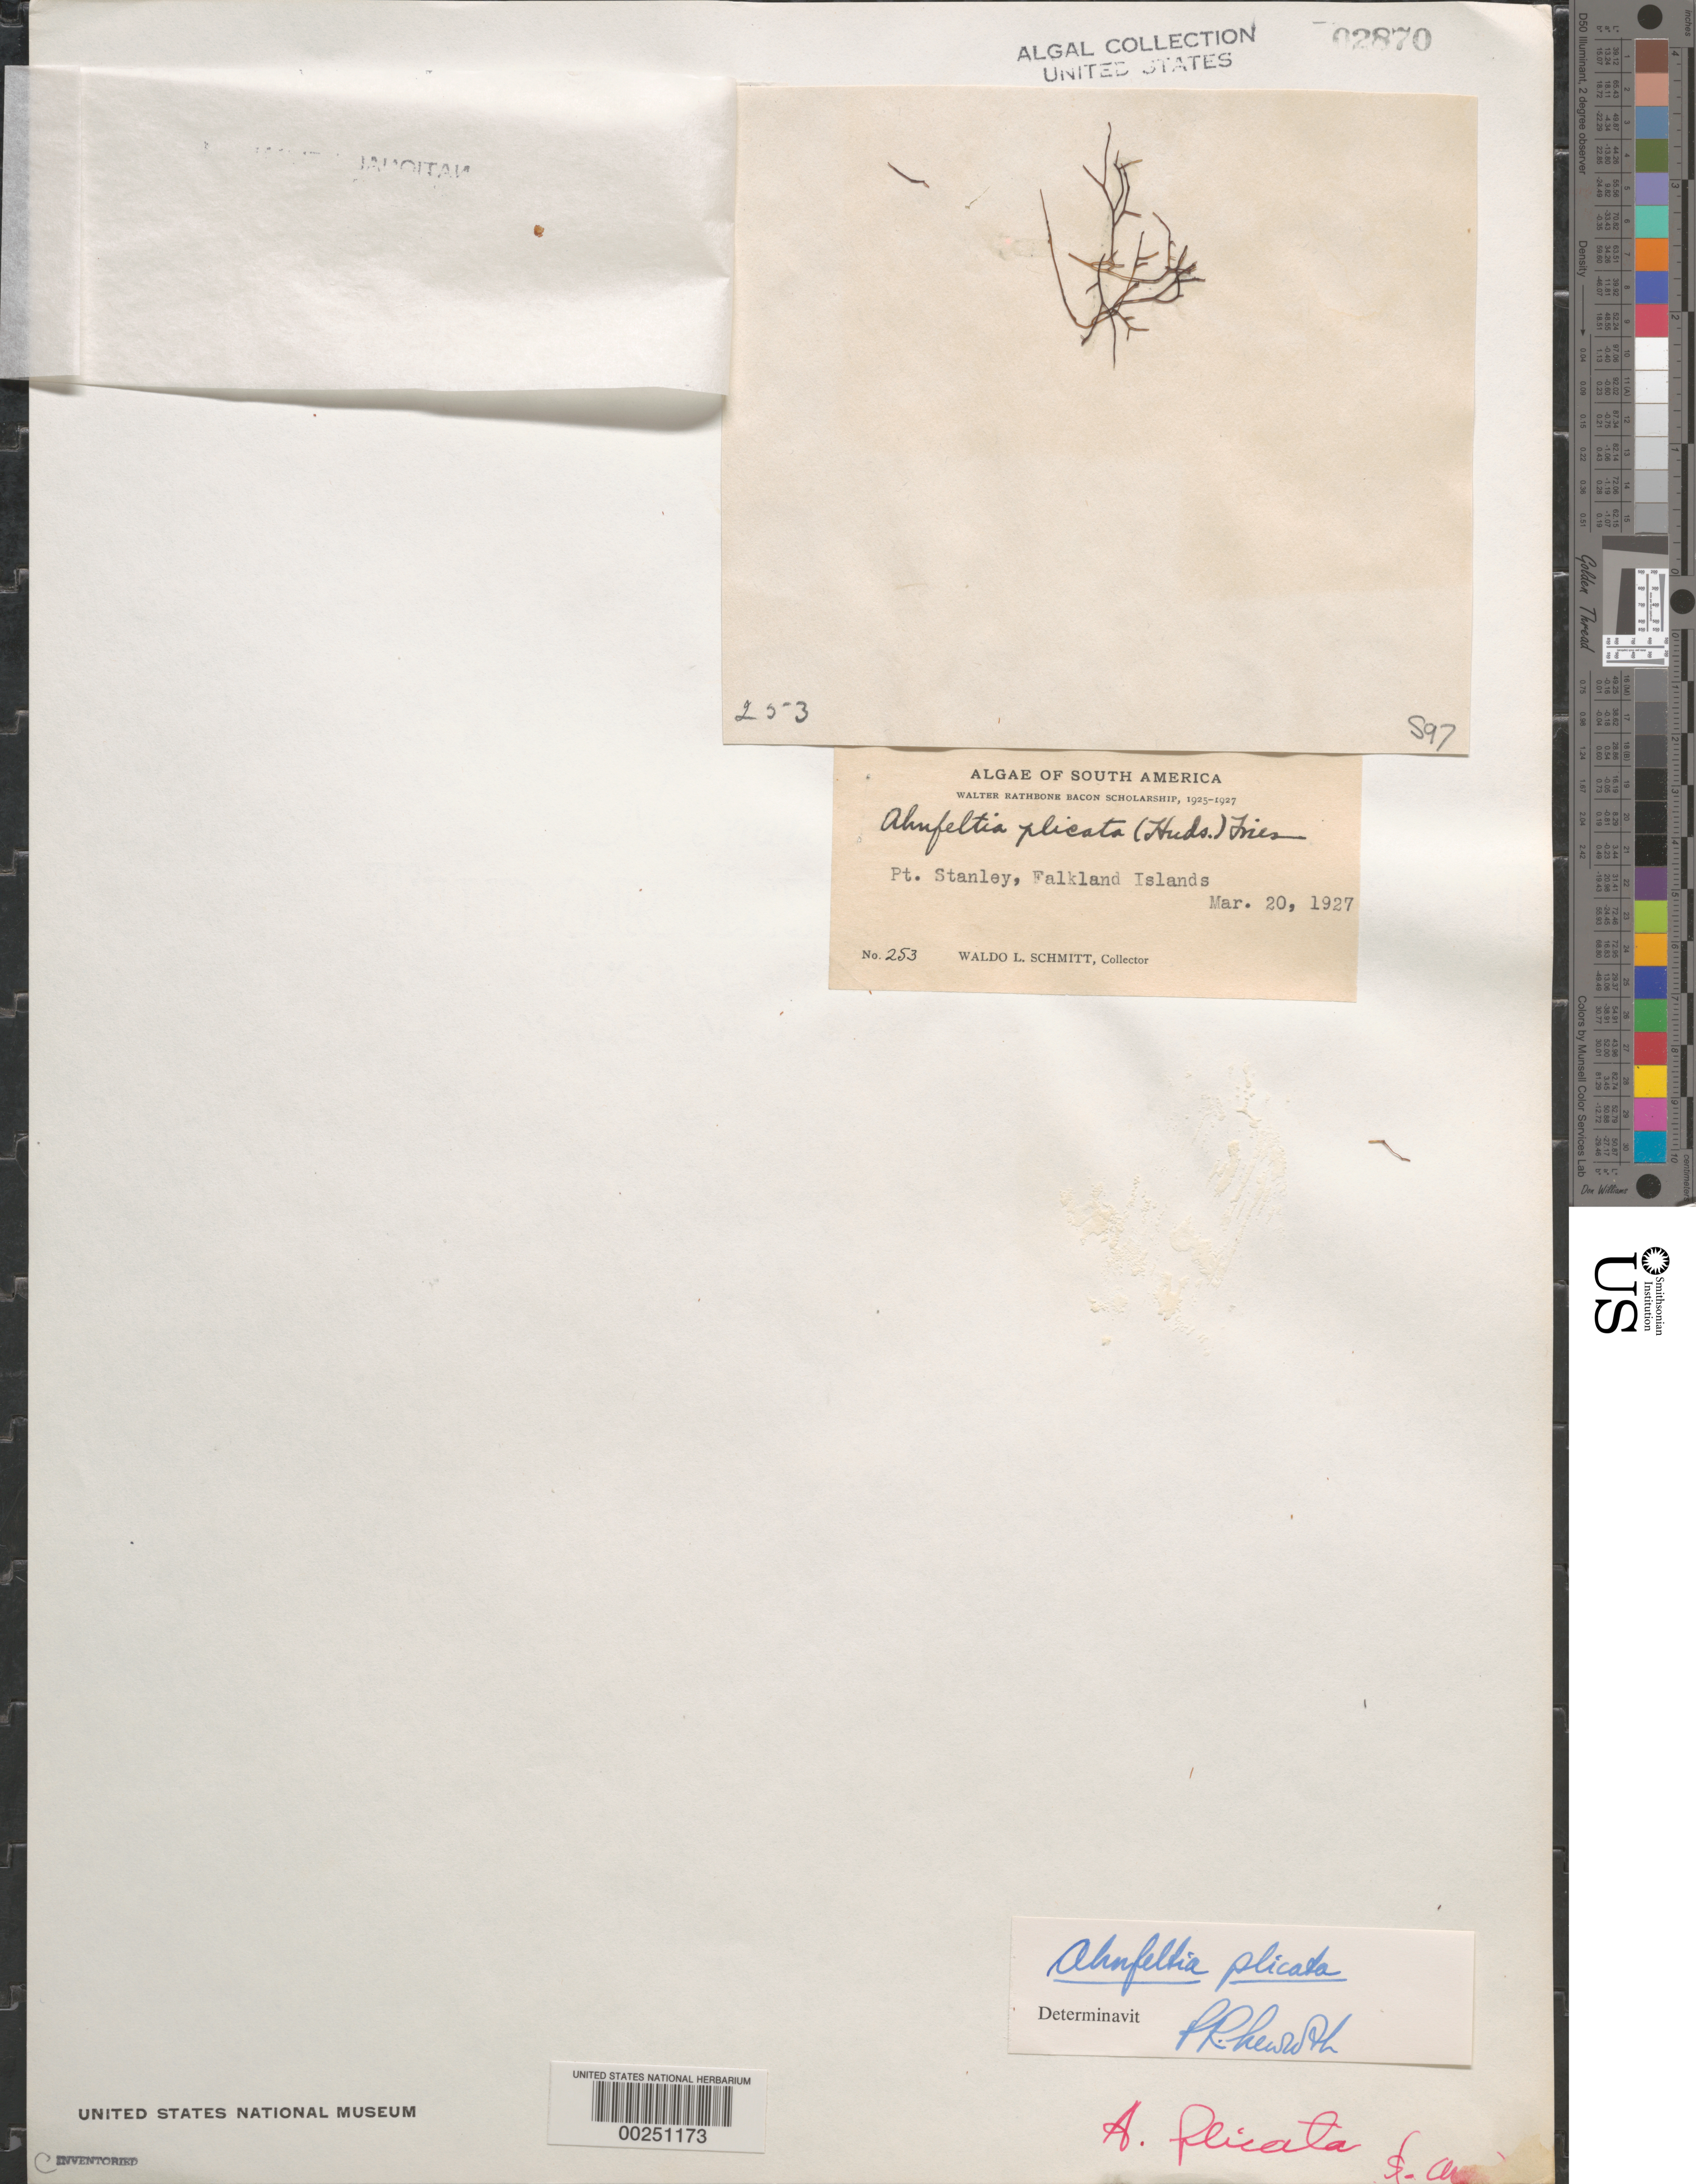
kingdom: Plantae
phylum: Rhodophyta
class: Florideophyceae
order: Ahnfeltiales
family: Ahnfeltiaceae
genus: Ahnfeltia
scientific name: Ahnfeltia plicata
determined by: Newroth, P. R.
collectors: W. L. Schmitt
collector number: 253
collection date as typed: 20 Mar 1927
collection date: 1927-03-20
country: Falkland Islands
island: East Falkland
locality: Port Stanley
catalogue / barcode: US 2870